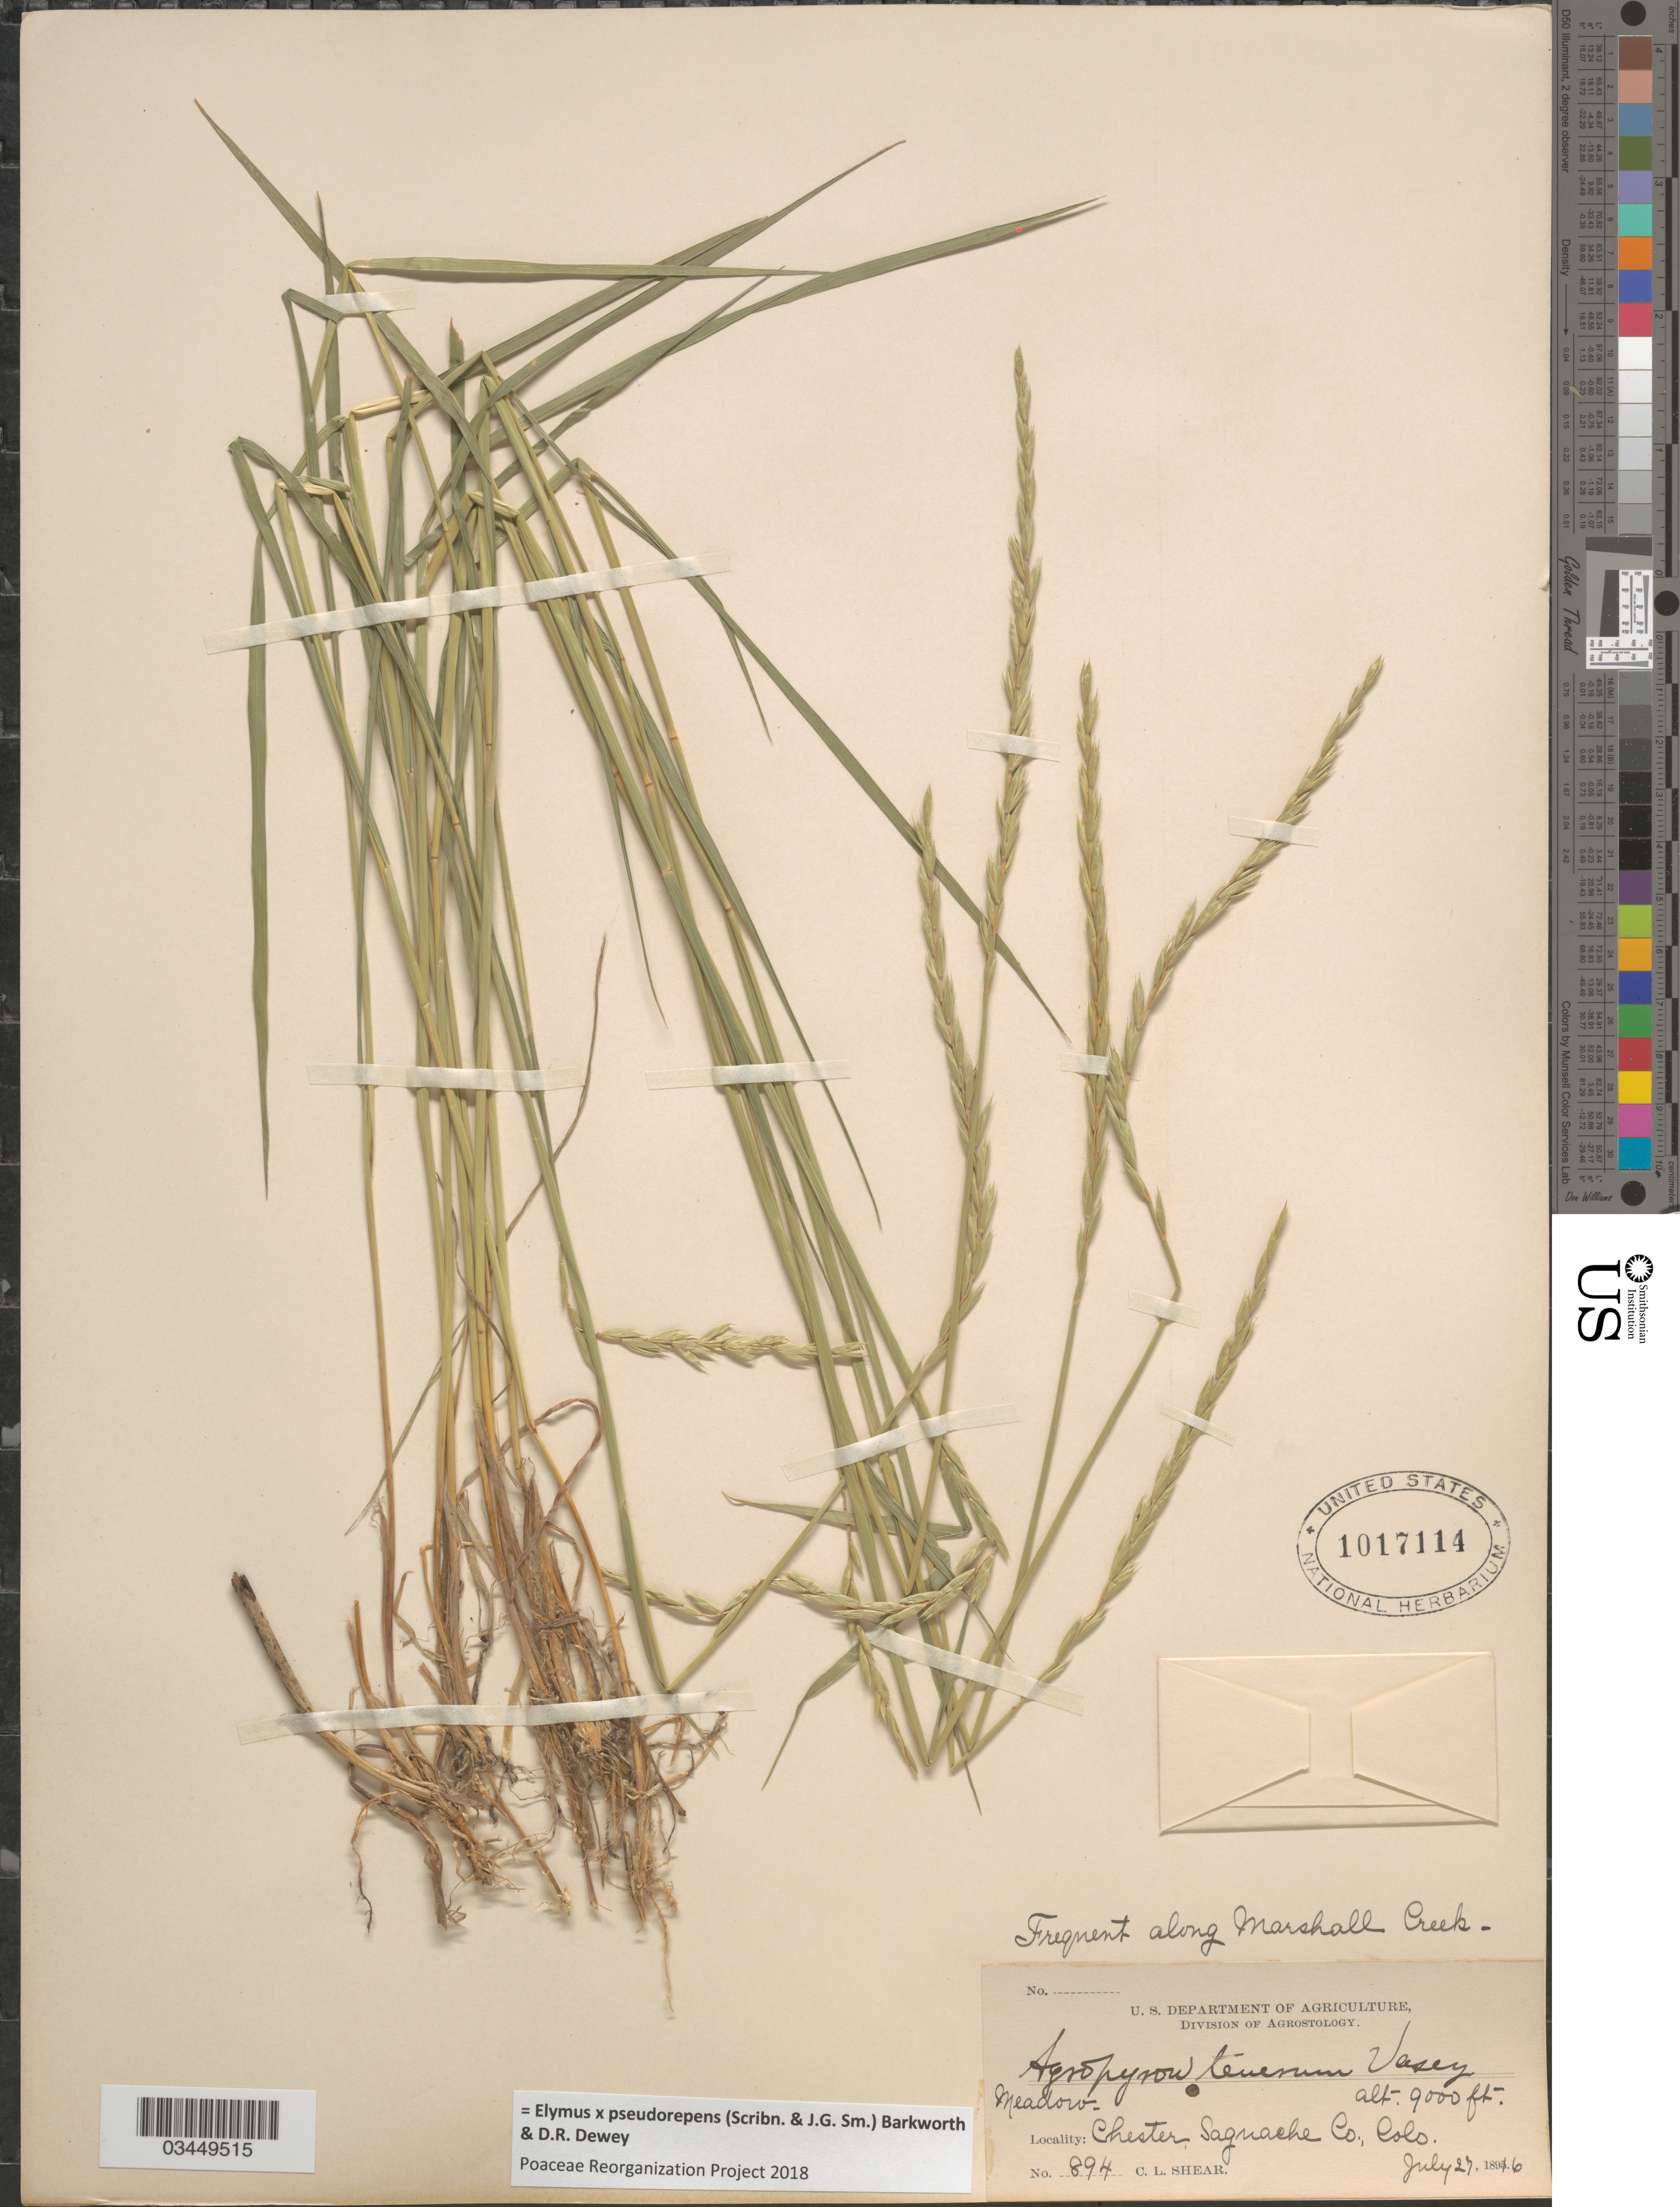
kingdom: Plantae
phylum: Tracheophyta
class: Liliopsida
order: Poales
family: Poaceae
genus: Elymus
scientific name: Elymus x pseudorepens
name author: (Scribn. & J.G. Sm.) Barkworth & Dewey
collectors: C. L. Shear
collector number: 894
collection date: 1896-07-27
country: United States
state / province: Colorado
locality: Along Marshall Creek. Meadow. Chester, Saguache Co.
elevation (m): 2743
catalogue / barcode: US 1017114